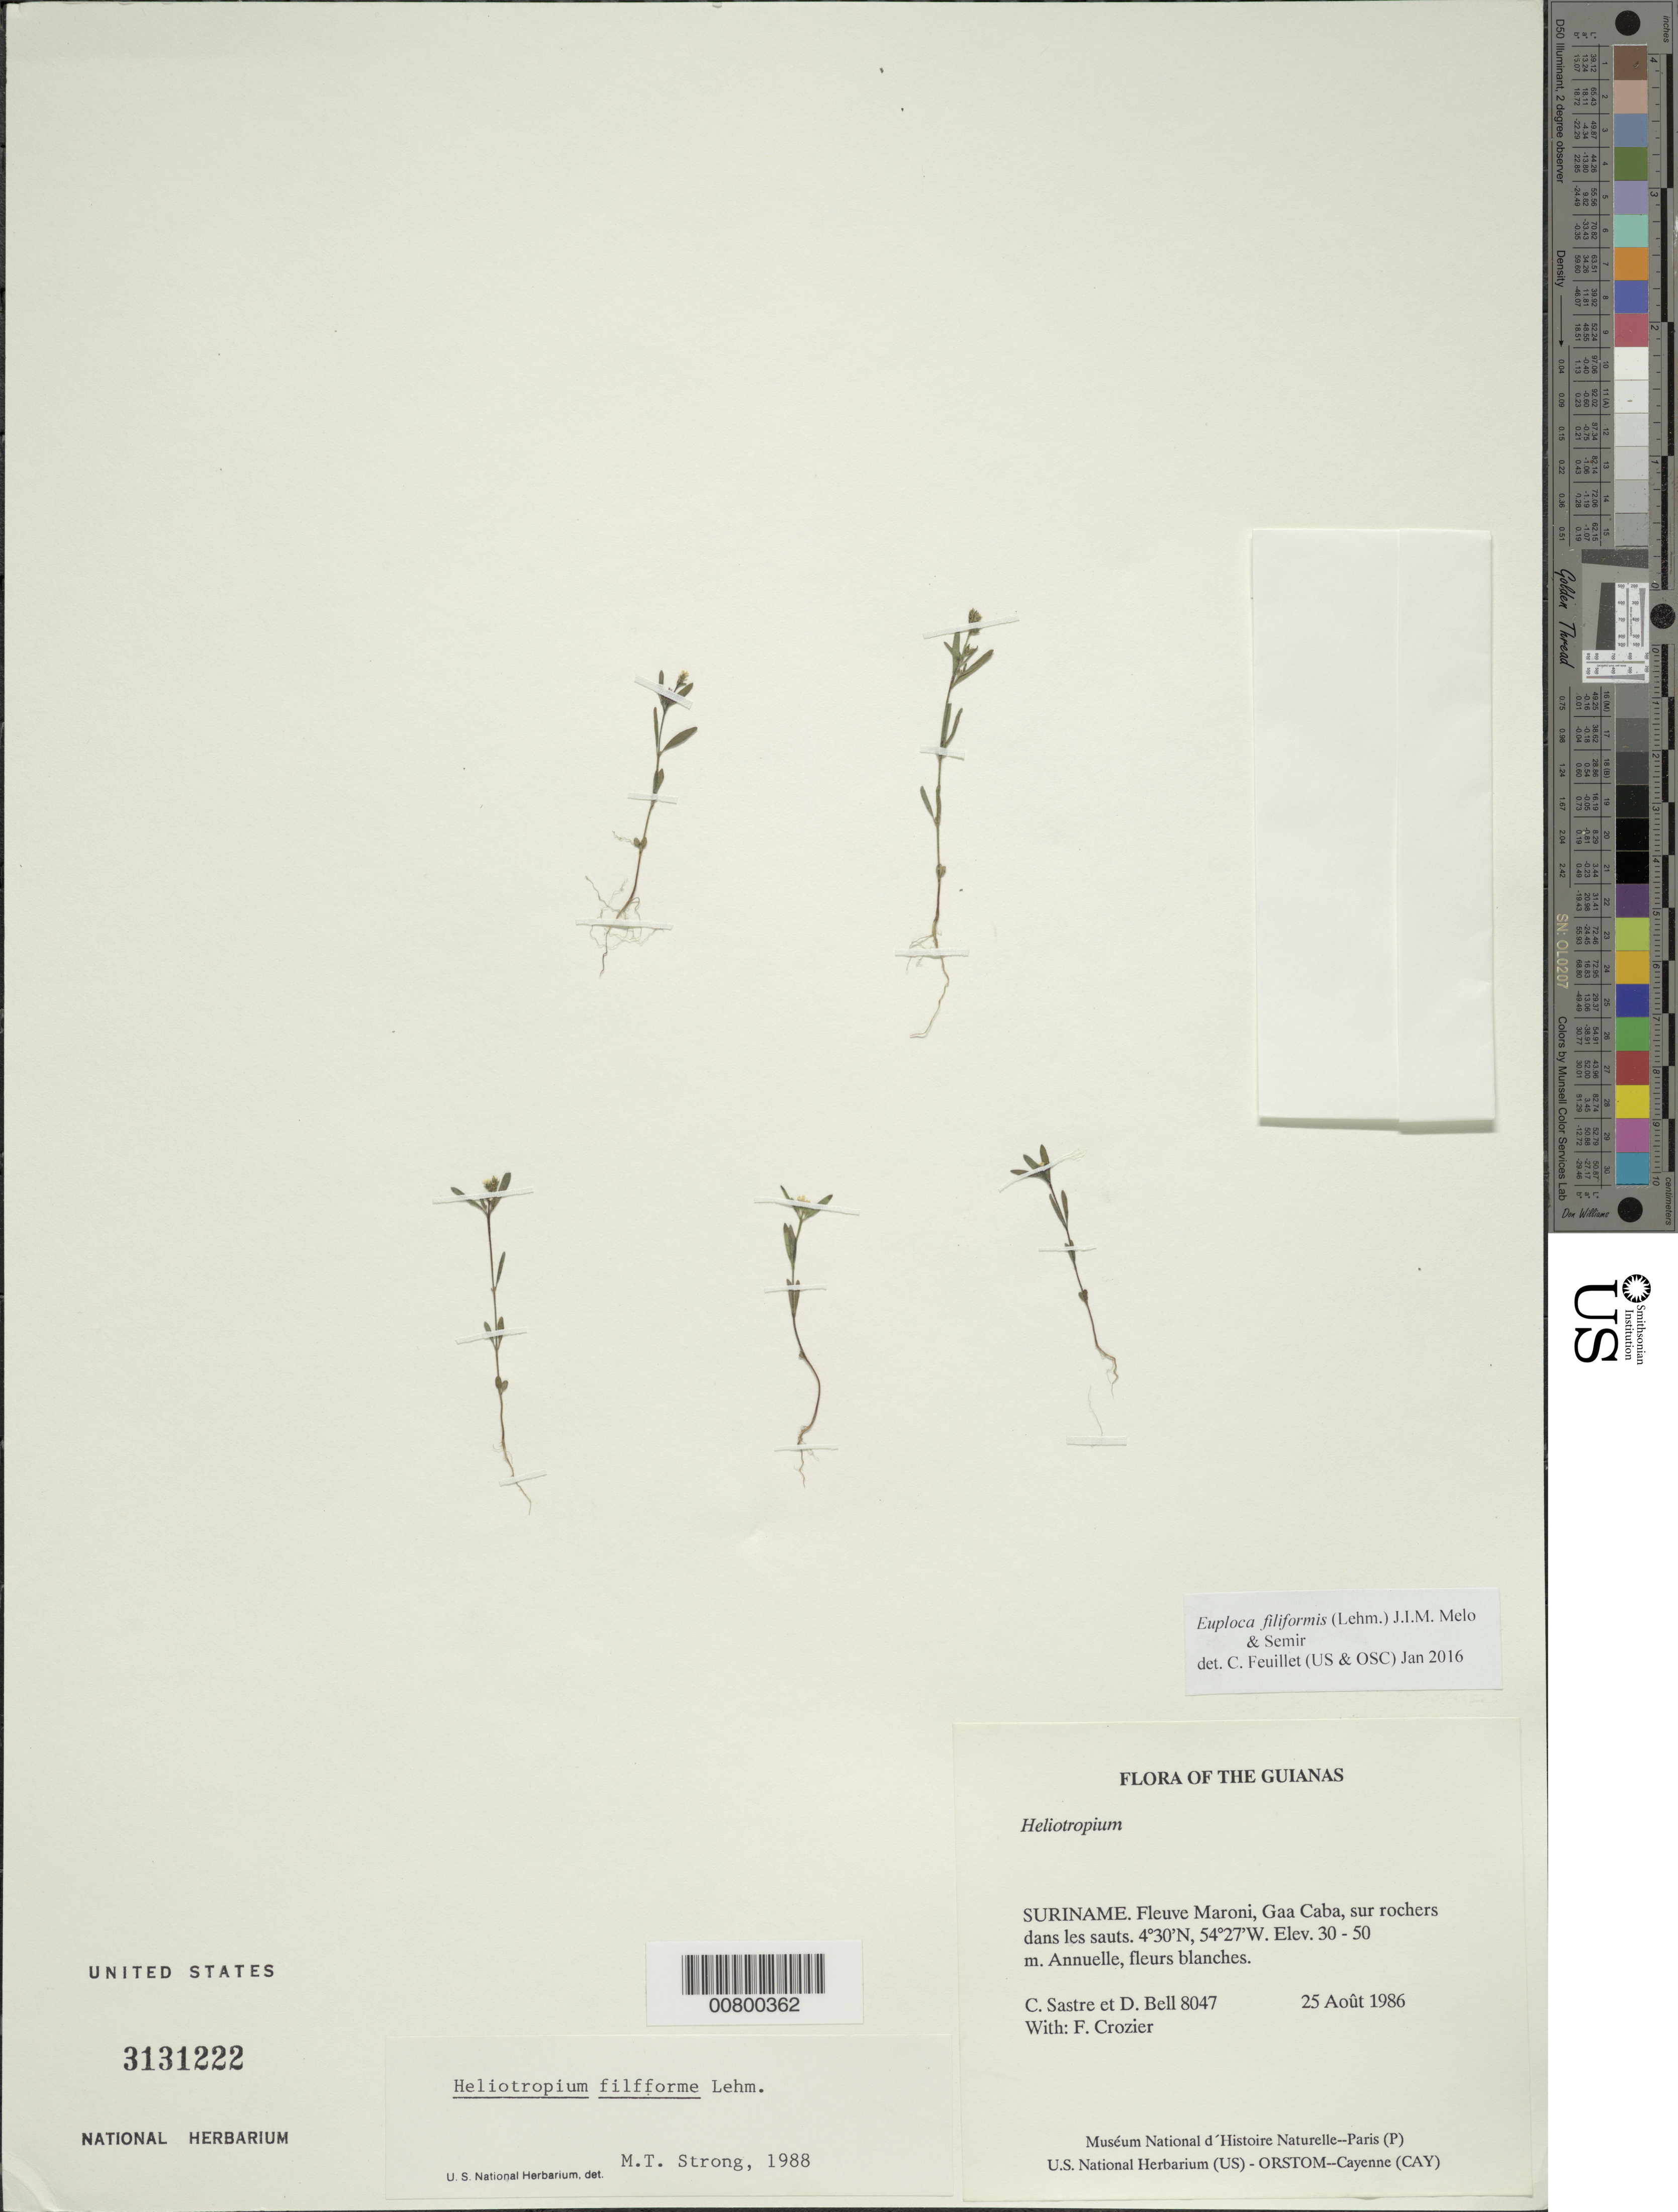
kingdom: Plantae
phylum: Tracheophyta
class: Magnoliopsida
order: Boraginales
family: Heliotropiaceae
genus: Euploca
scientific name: Euploca filiformis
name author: (Lehm.) J.I.M. Melo & Semir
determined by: Feuillet, C.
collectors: C. H. L. Sastre, D. A. Bell & F. Crozier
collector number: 8047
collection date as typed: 25 August 1986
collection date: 1986-08-25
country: Suriname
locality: Fleuve Maroni, Gaa Caba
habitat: sur rochers dans les sauts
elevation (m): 30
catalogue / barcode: US 3131222